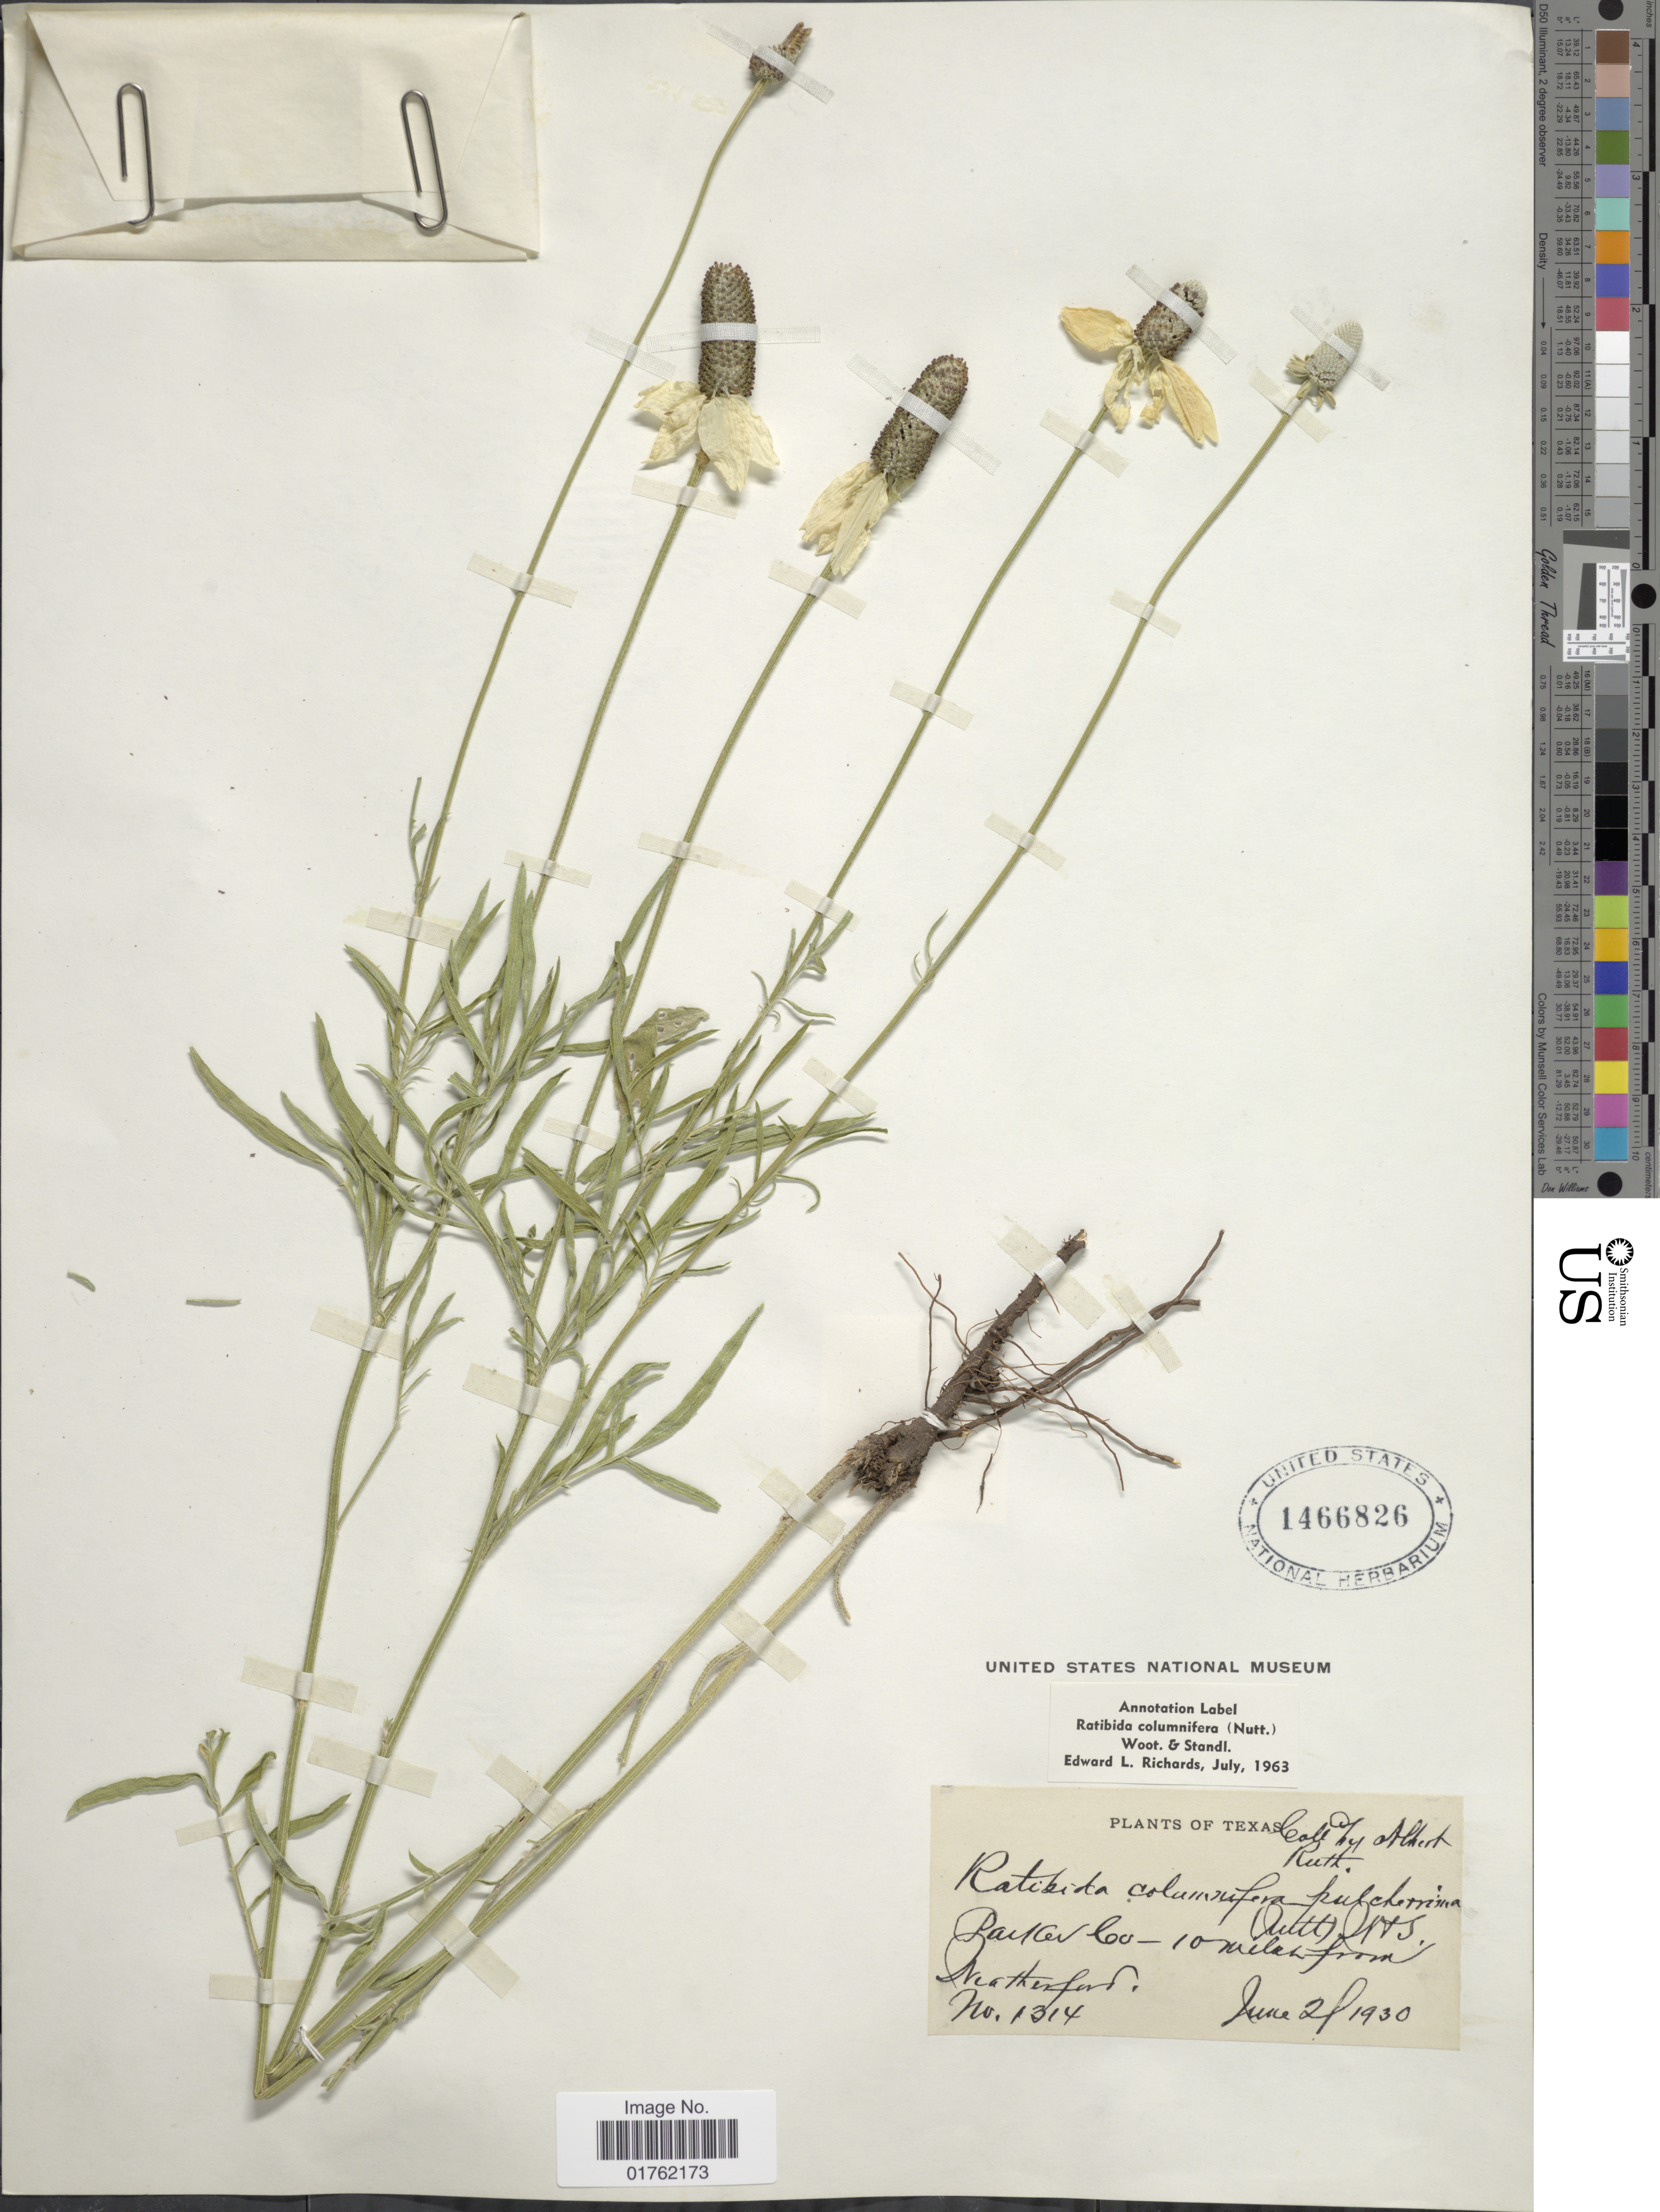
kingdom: Plantae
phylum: Tracheophyta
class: Magnoliopsida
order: Asterales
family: Asteraceae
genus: Ratibida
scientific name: Ratibida columnaris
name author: (Pursh) D. Don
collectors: A. Ruth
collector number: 1314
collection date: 1930-06-21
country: United States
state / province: Texas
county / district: Parker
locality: Parker Co. - 10 miles from Weatherford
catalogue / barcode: US 1466826